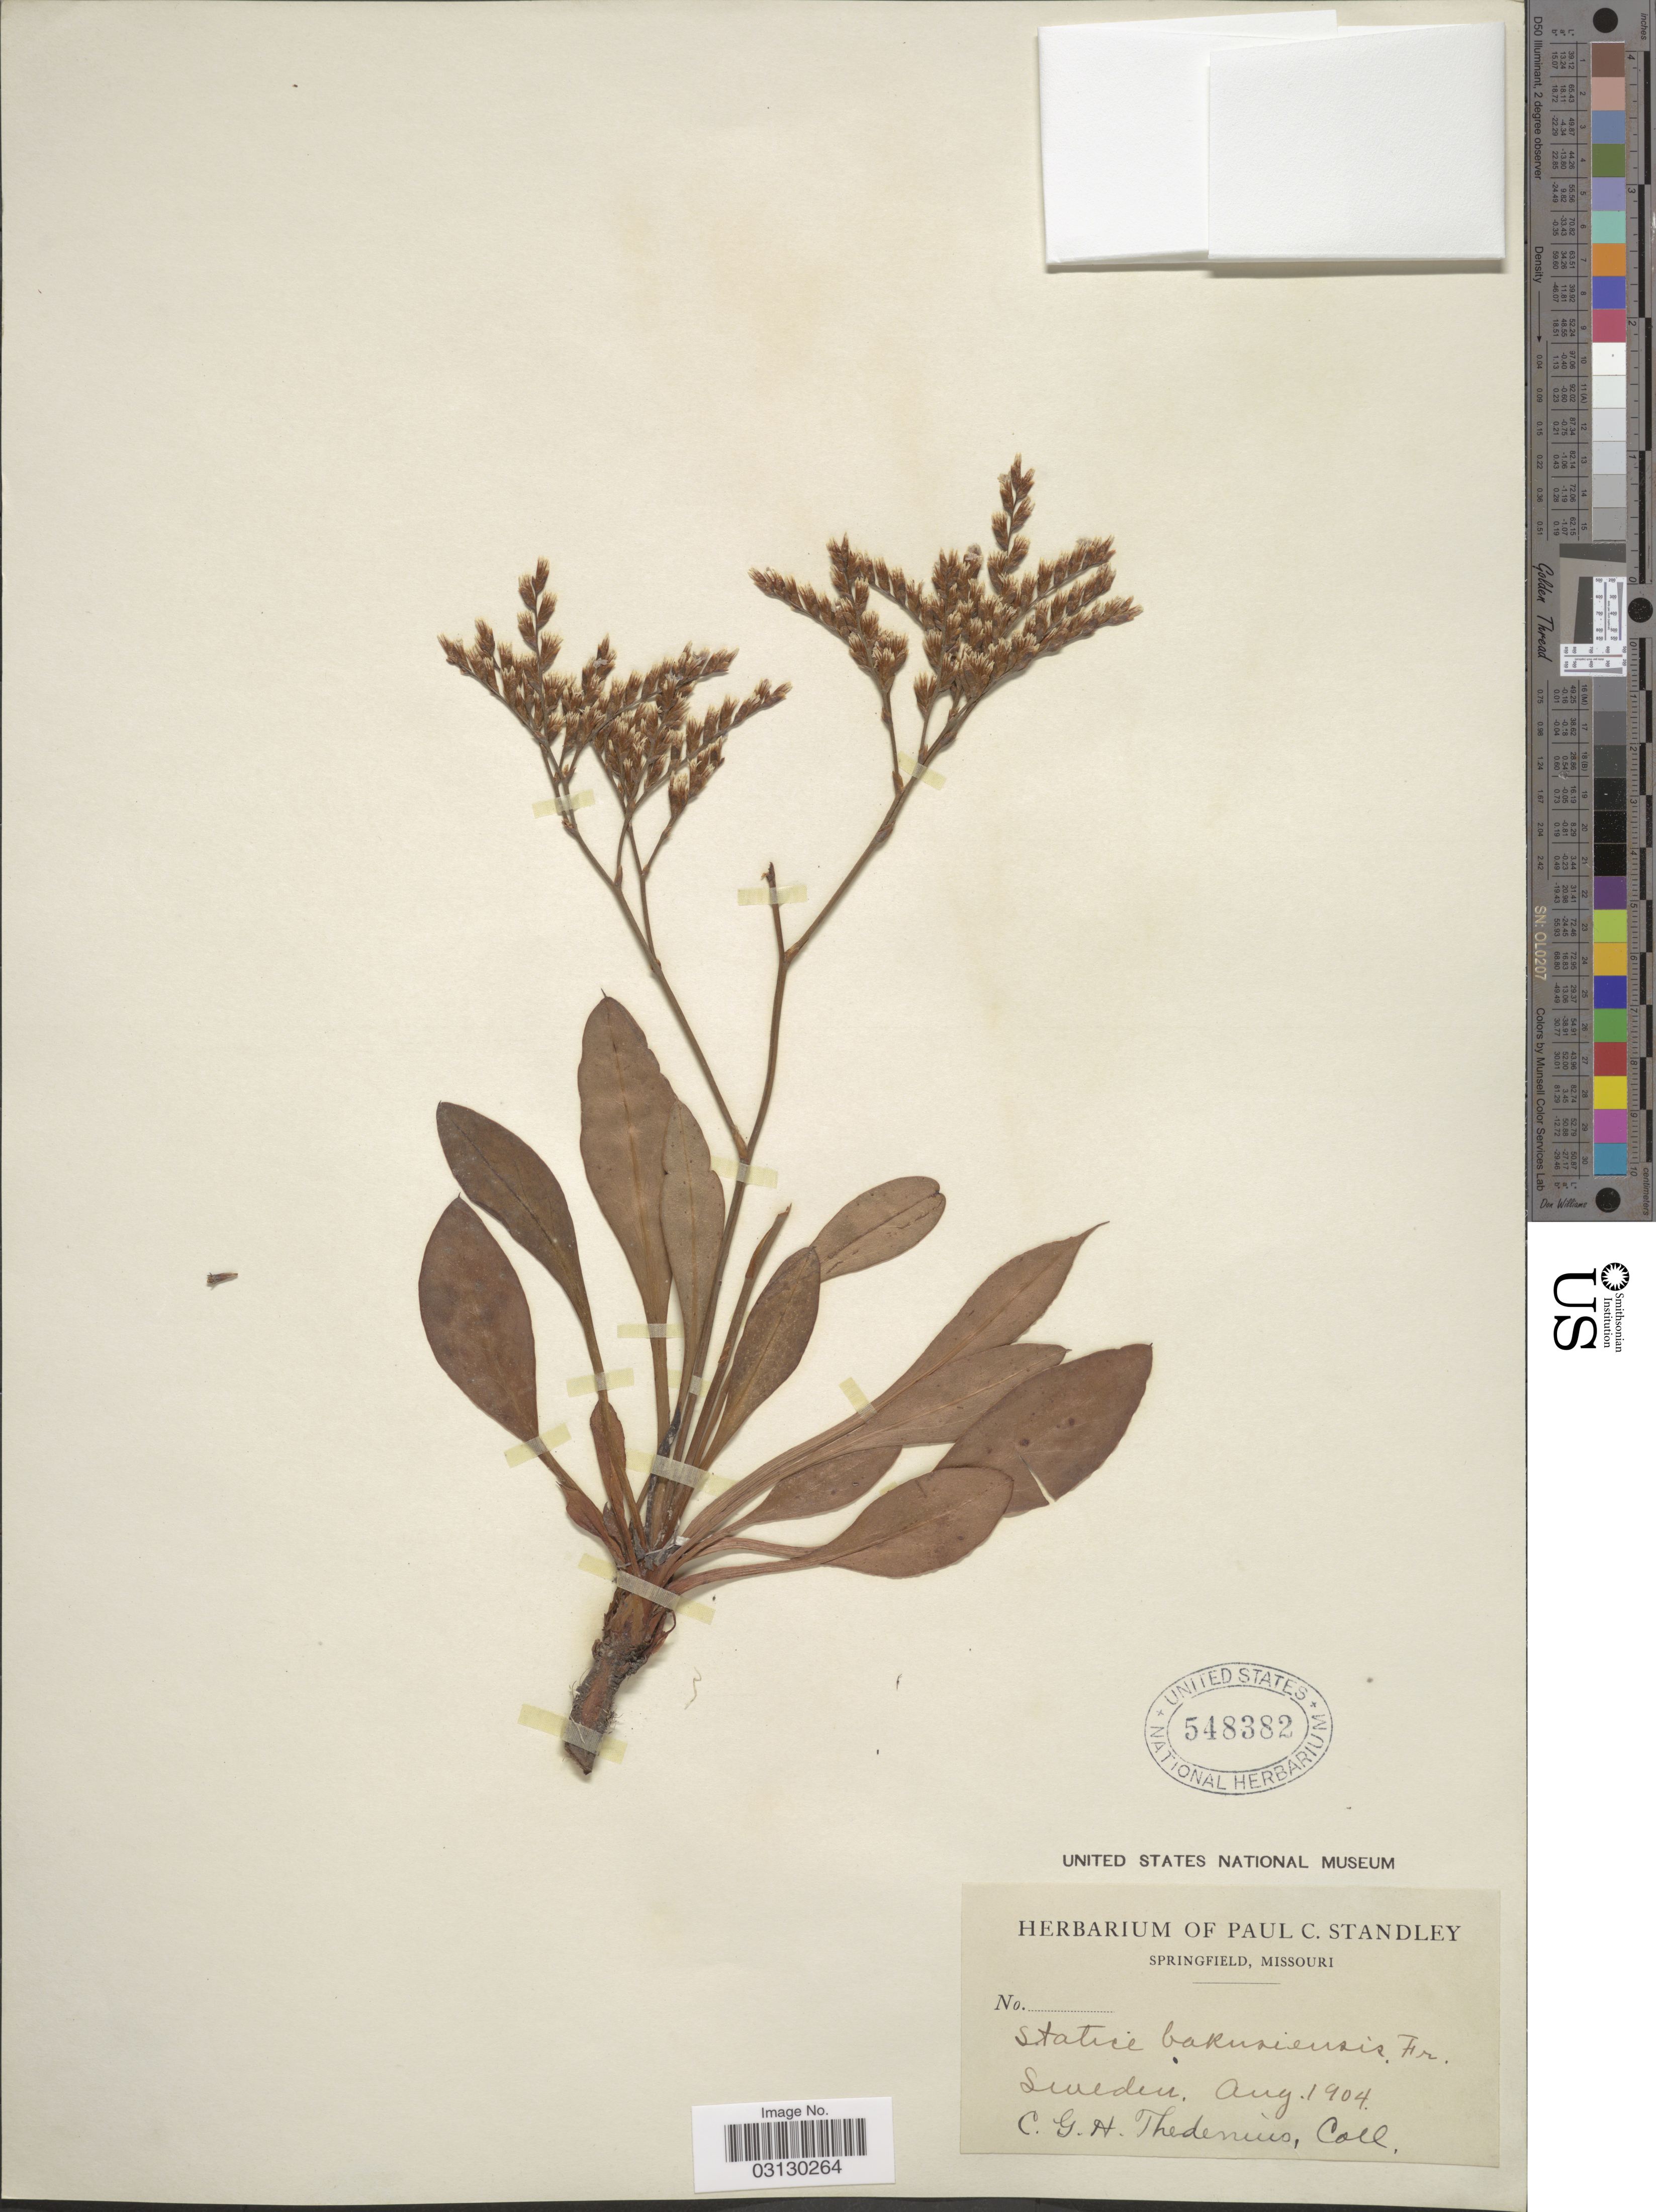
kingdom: Plantae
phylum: Tracheophyta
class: Magnoliopsida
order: Caryophyllales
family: Plumbaginaceae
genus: Limonium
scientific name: Limonium humile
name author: Mill.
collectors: C. Thedenius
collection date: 1904-08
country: Sweden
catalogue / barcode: US 548382